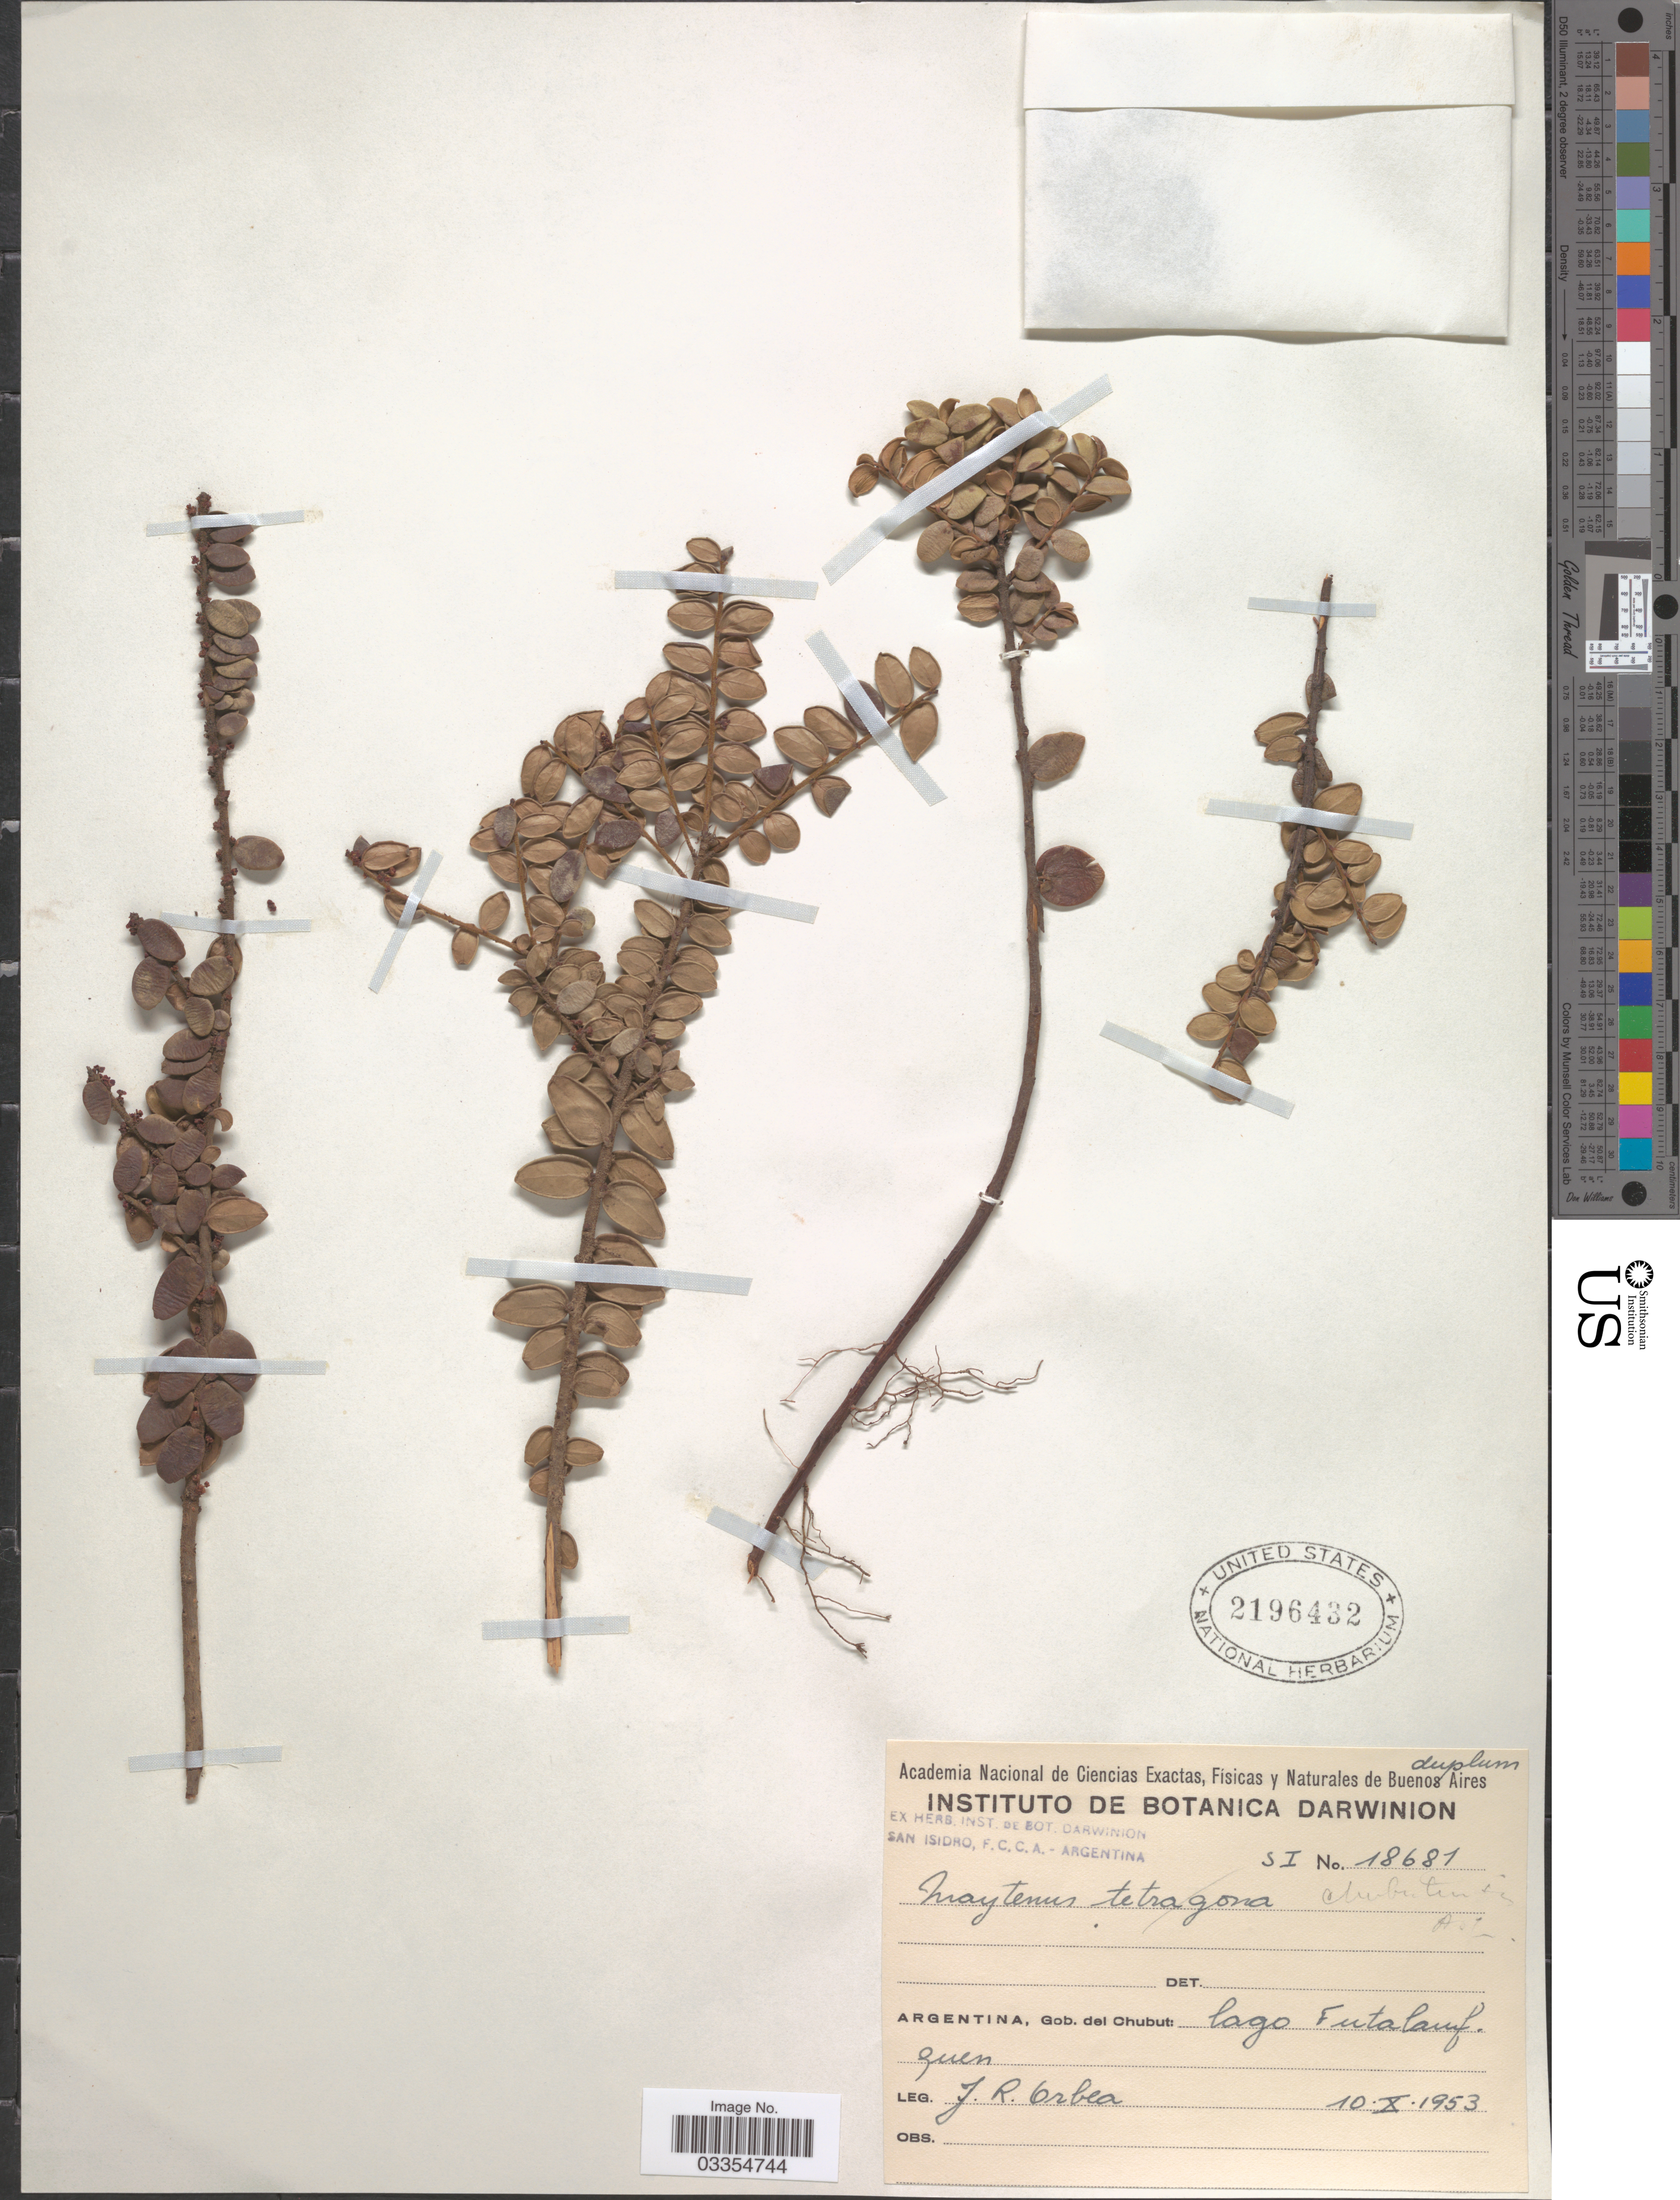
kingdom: Plantae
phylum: Tracheophyta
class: Magnoliopsida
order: Celastrales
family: Celastraceae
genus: Maytenus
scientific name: Maytenus chubutensis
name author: Lourteig et al.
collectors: J. Orbea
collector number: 18681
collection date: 1953-10-10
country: Argentina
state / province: Chubut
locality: Gob. del Chubut: lago Futalaufquen.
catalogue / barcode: US 2196432